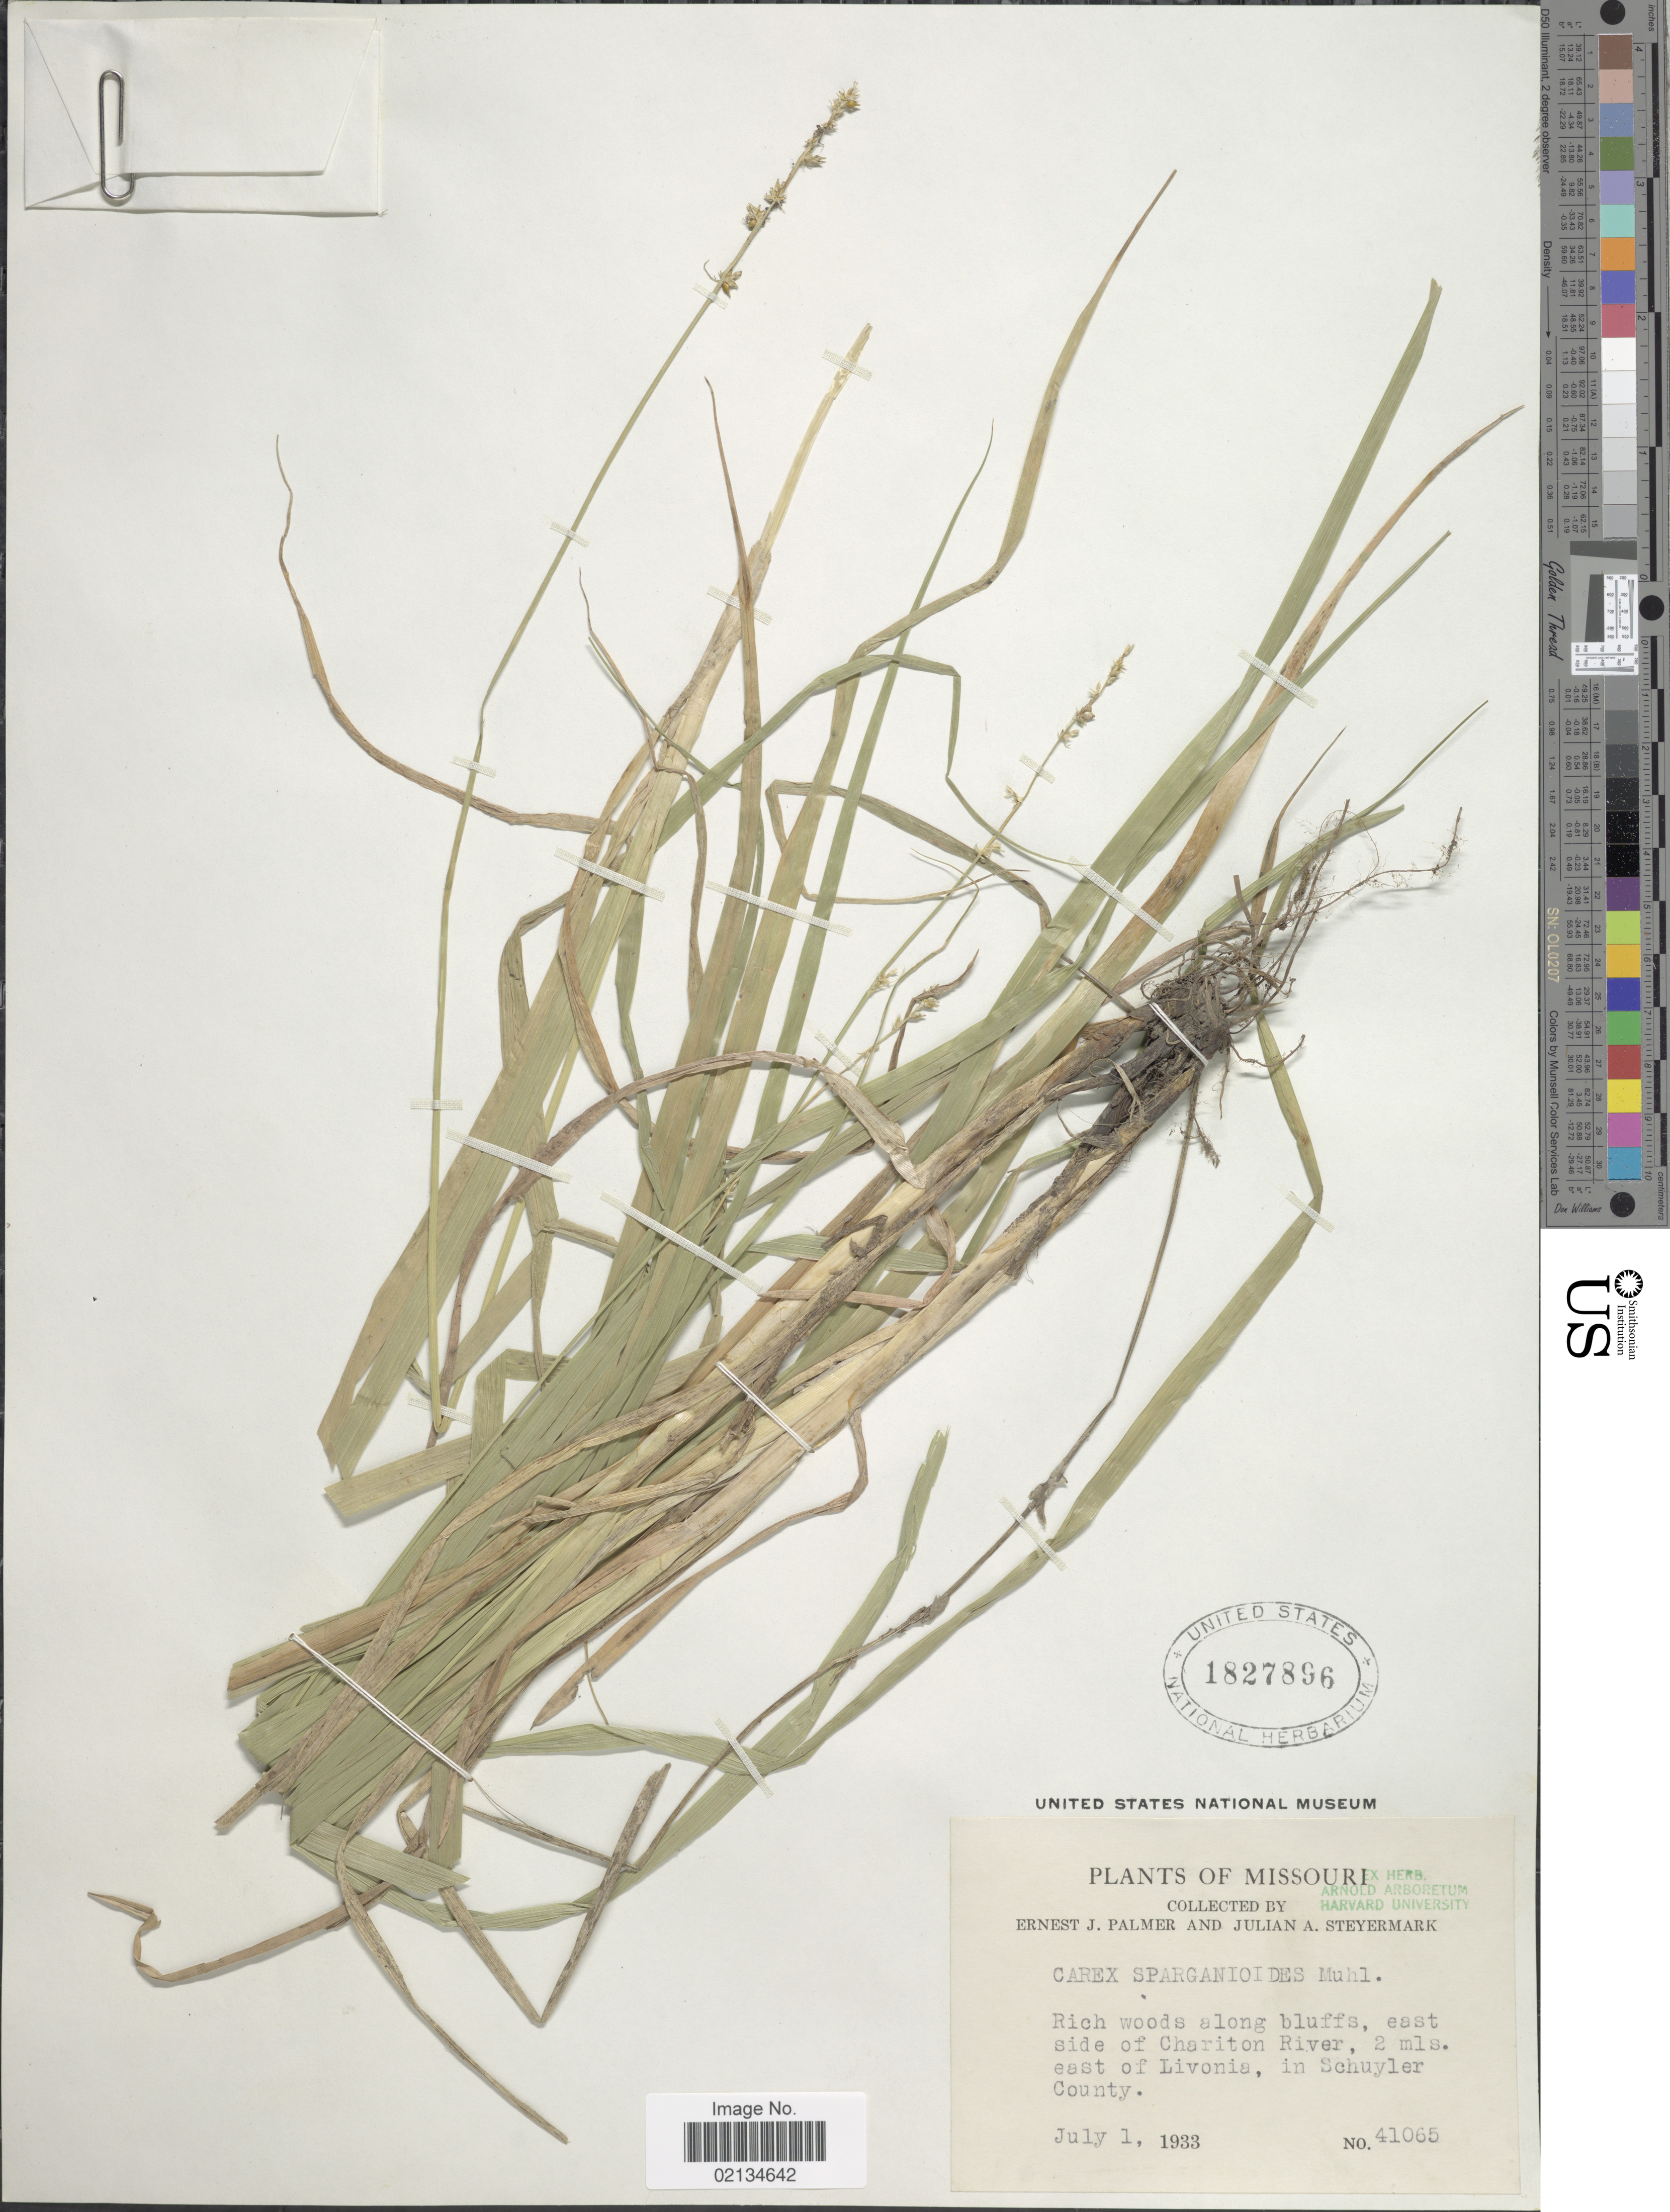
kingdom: Plantae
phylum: Tracheophyta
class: Liliopsida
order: Poales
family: Cyperaceae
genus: Carex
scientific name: Carex sparganioides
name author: Muhl. ex Willd.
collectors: E. J. Palmer & J. Steyermark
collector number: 41065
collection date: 1933-07-01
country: United States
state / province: Missouri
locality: Rich woods along bluffs, east side of Chariton River, 2 mls. east of Livonia, in Schuyler Counyu.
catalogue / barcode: US 1827896